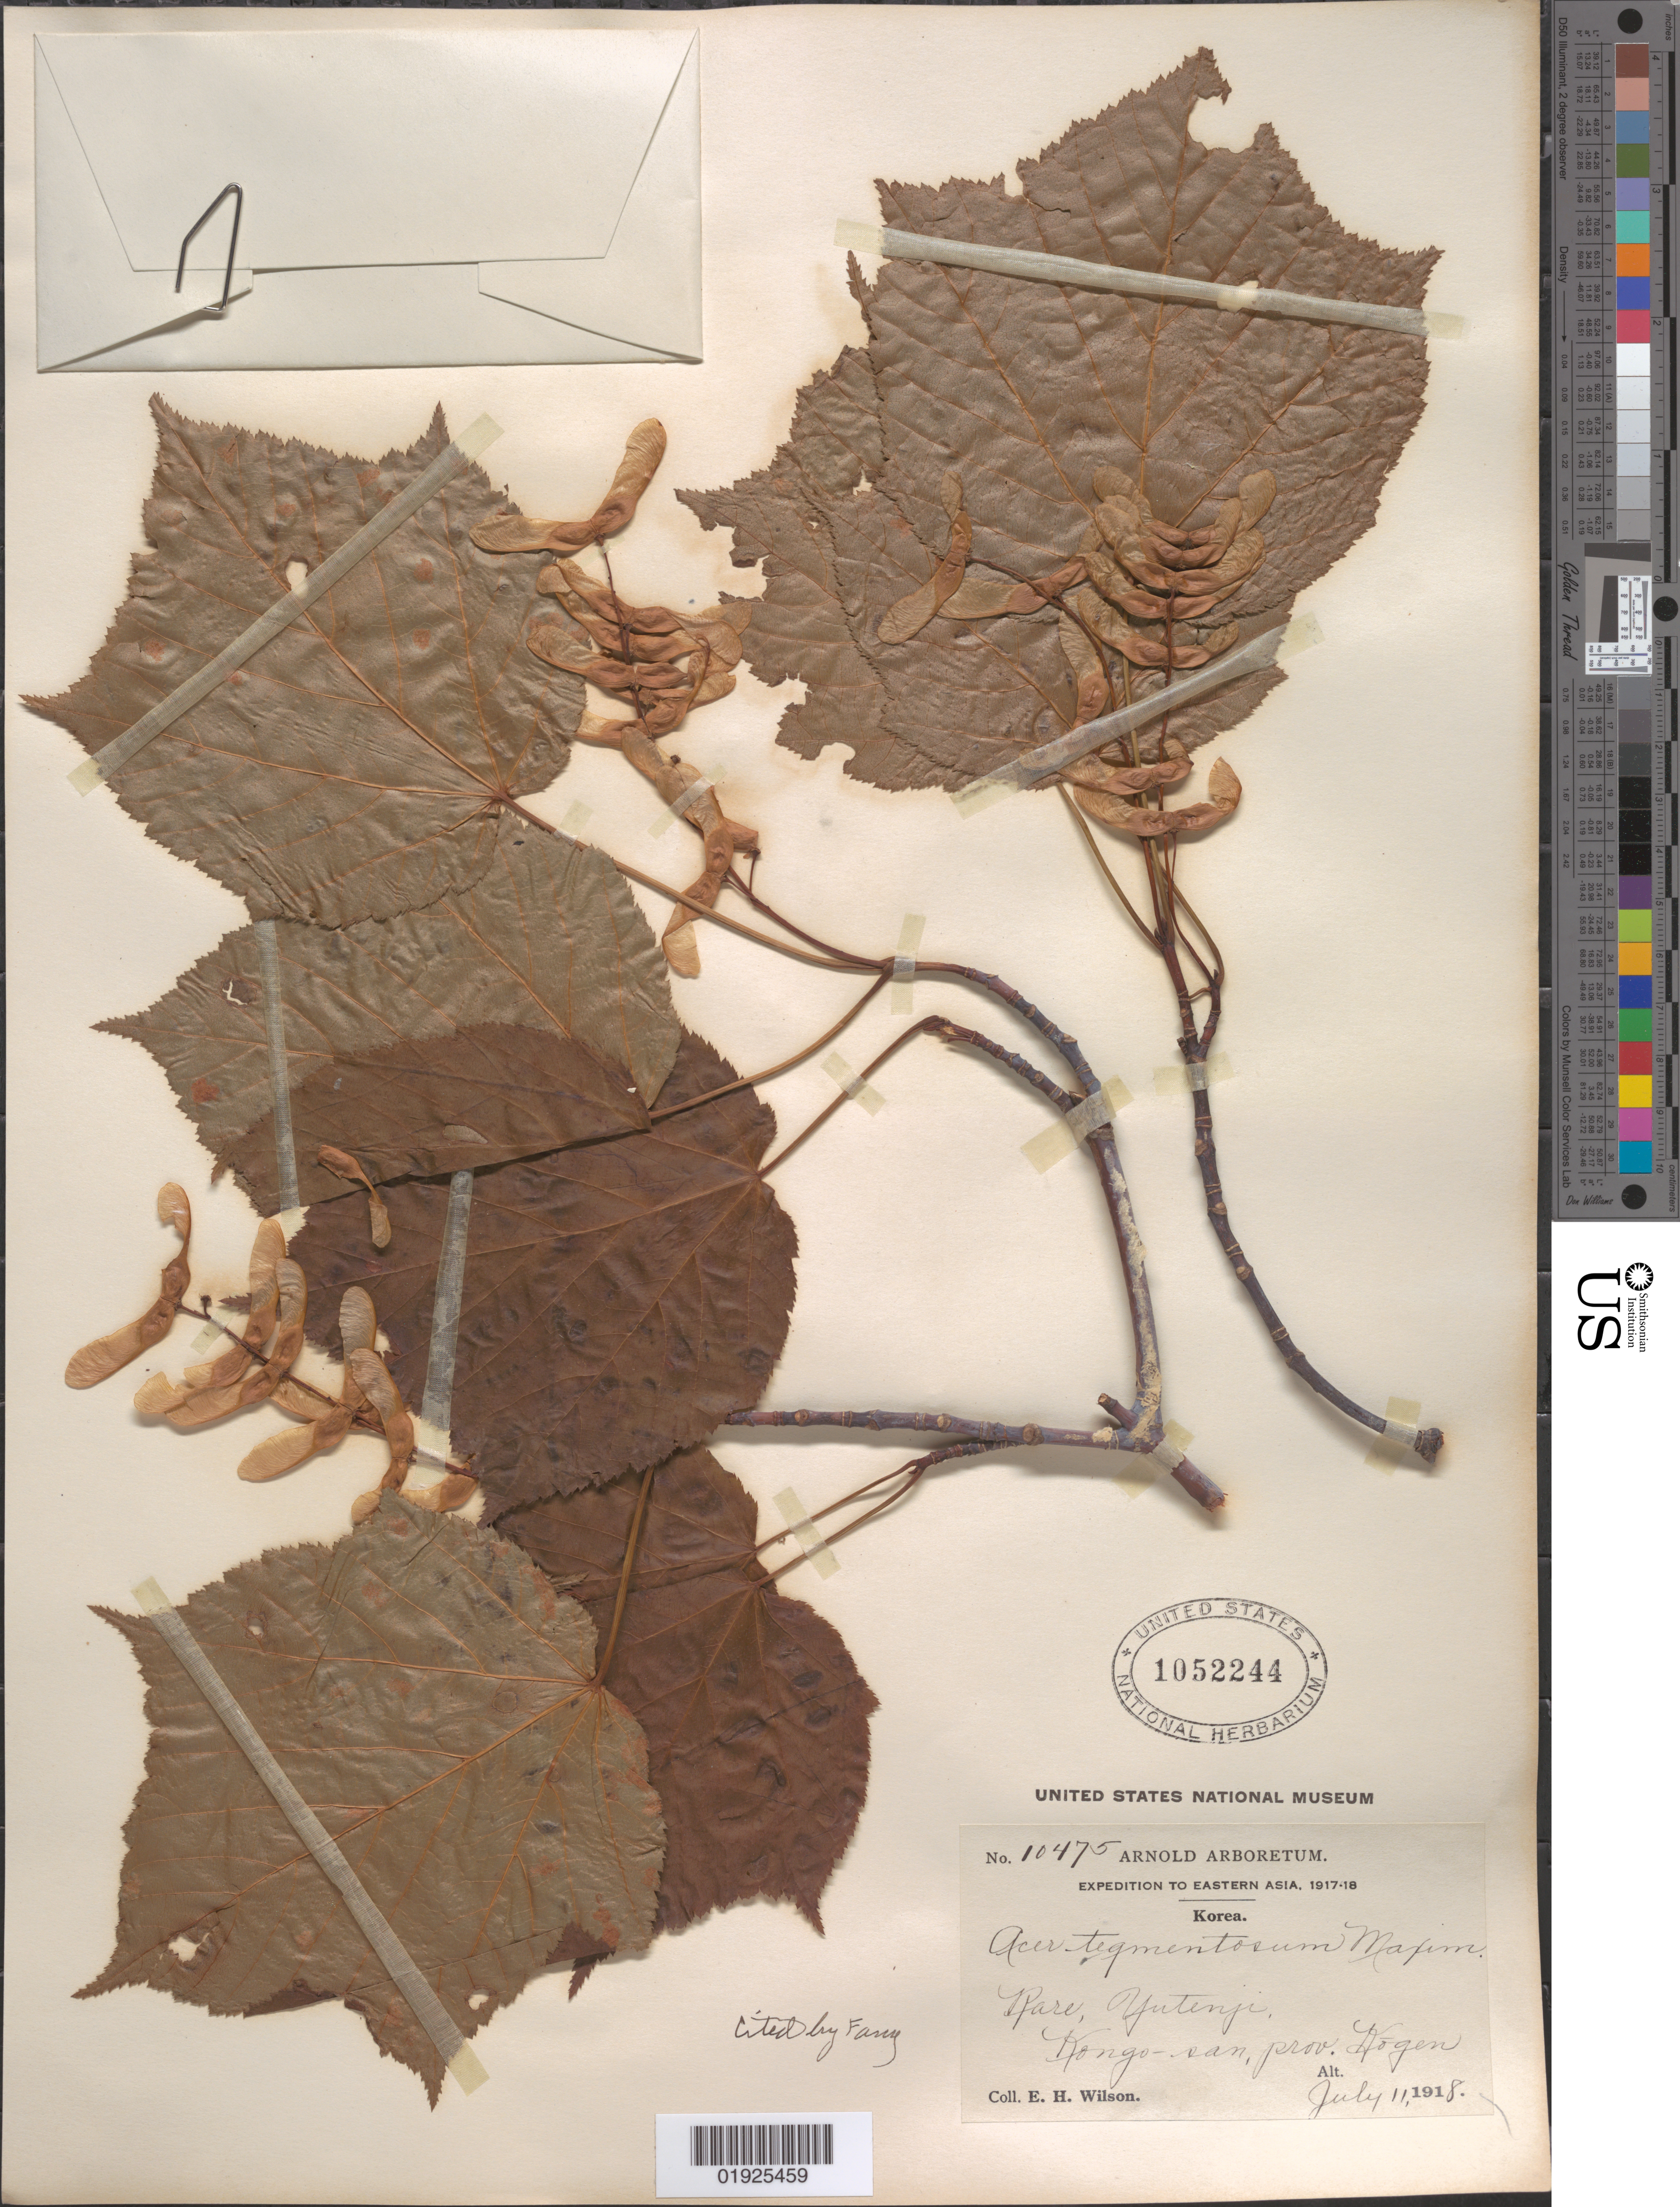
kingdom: Plantae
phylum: Tracheophyta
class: Magnoliopsida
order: Sapindales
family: Sapindaceae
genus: Acer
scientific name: Acer tegmentosum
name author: Maxim.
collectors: E. H. Wilson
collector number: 10475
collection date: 1918-07-11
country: North Korea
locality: Prov Kogen, Kongo-san, Yutenji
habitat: Rare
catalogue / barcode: US 1052244